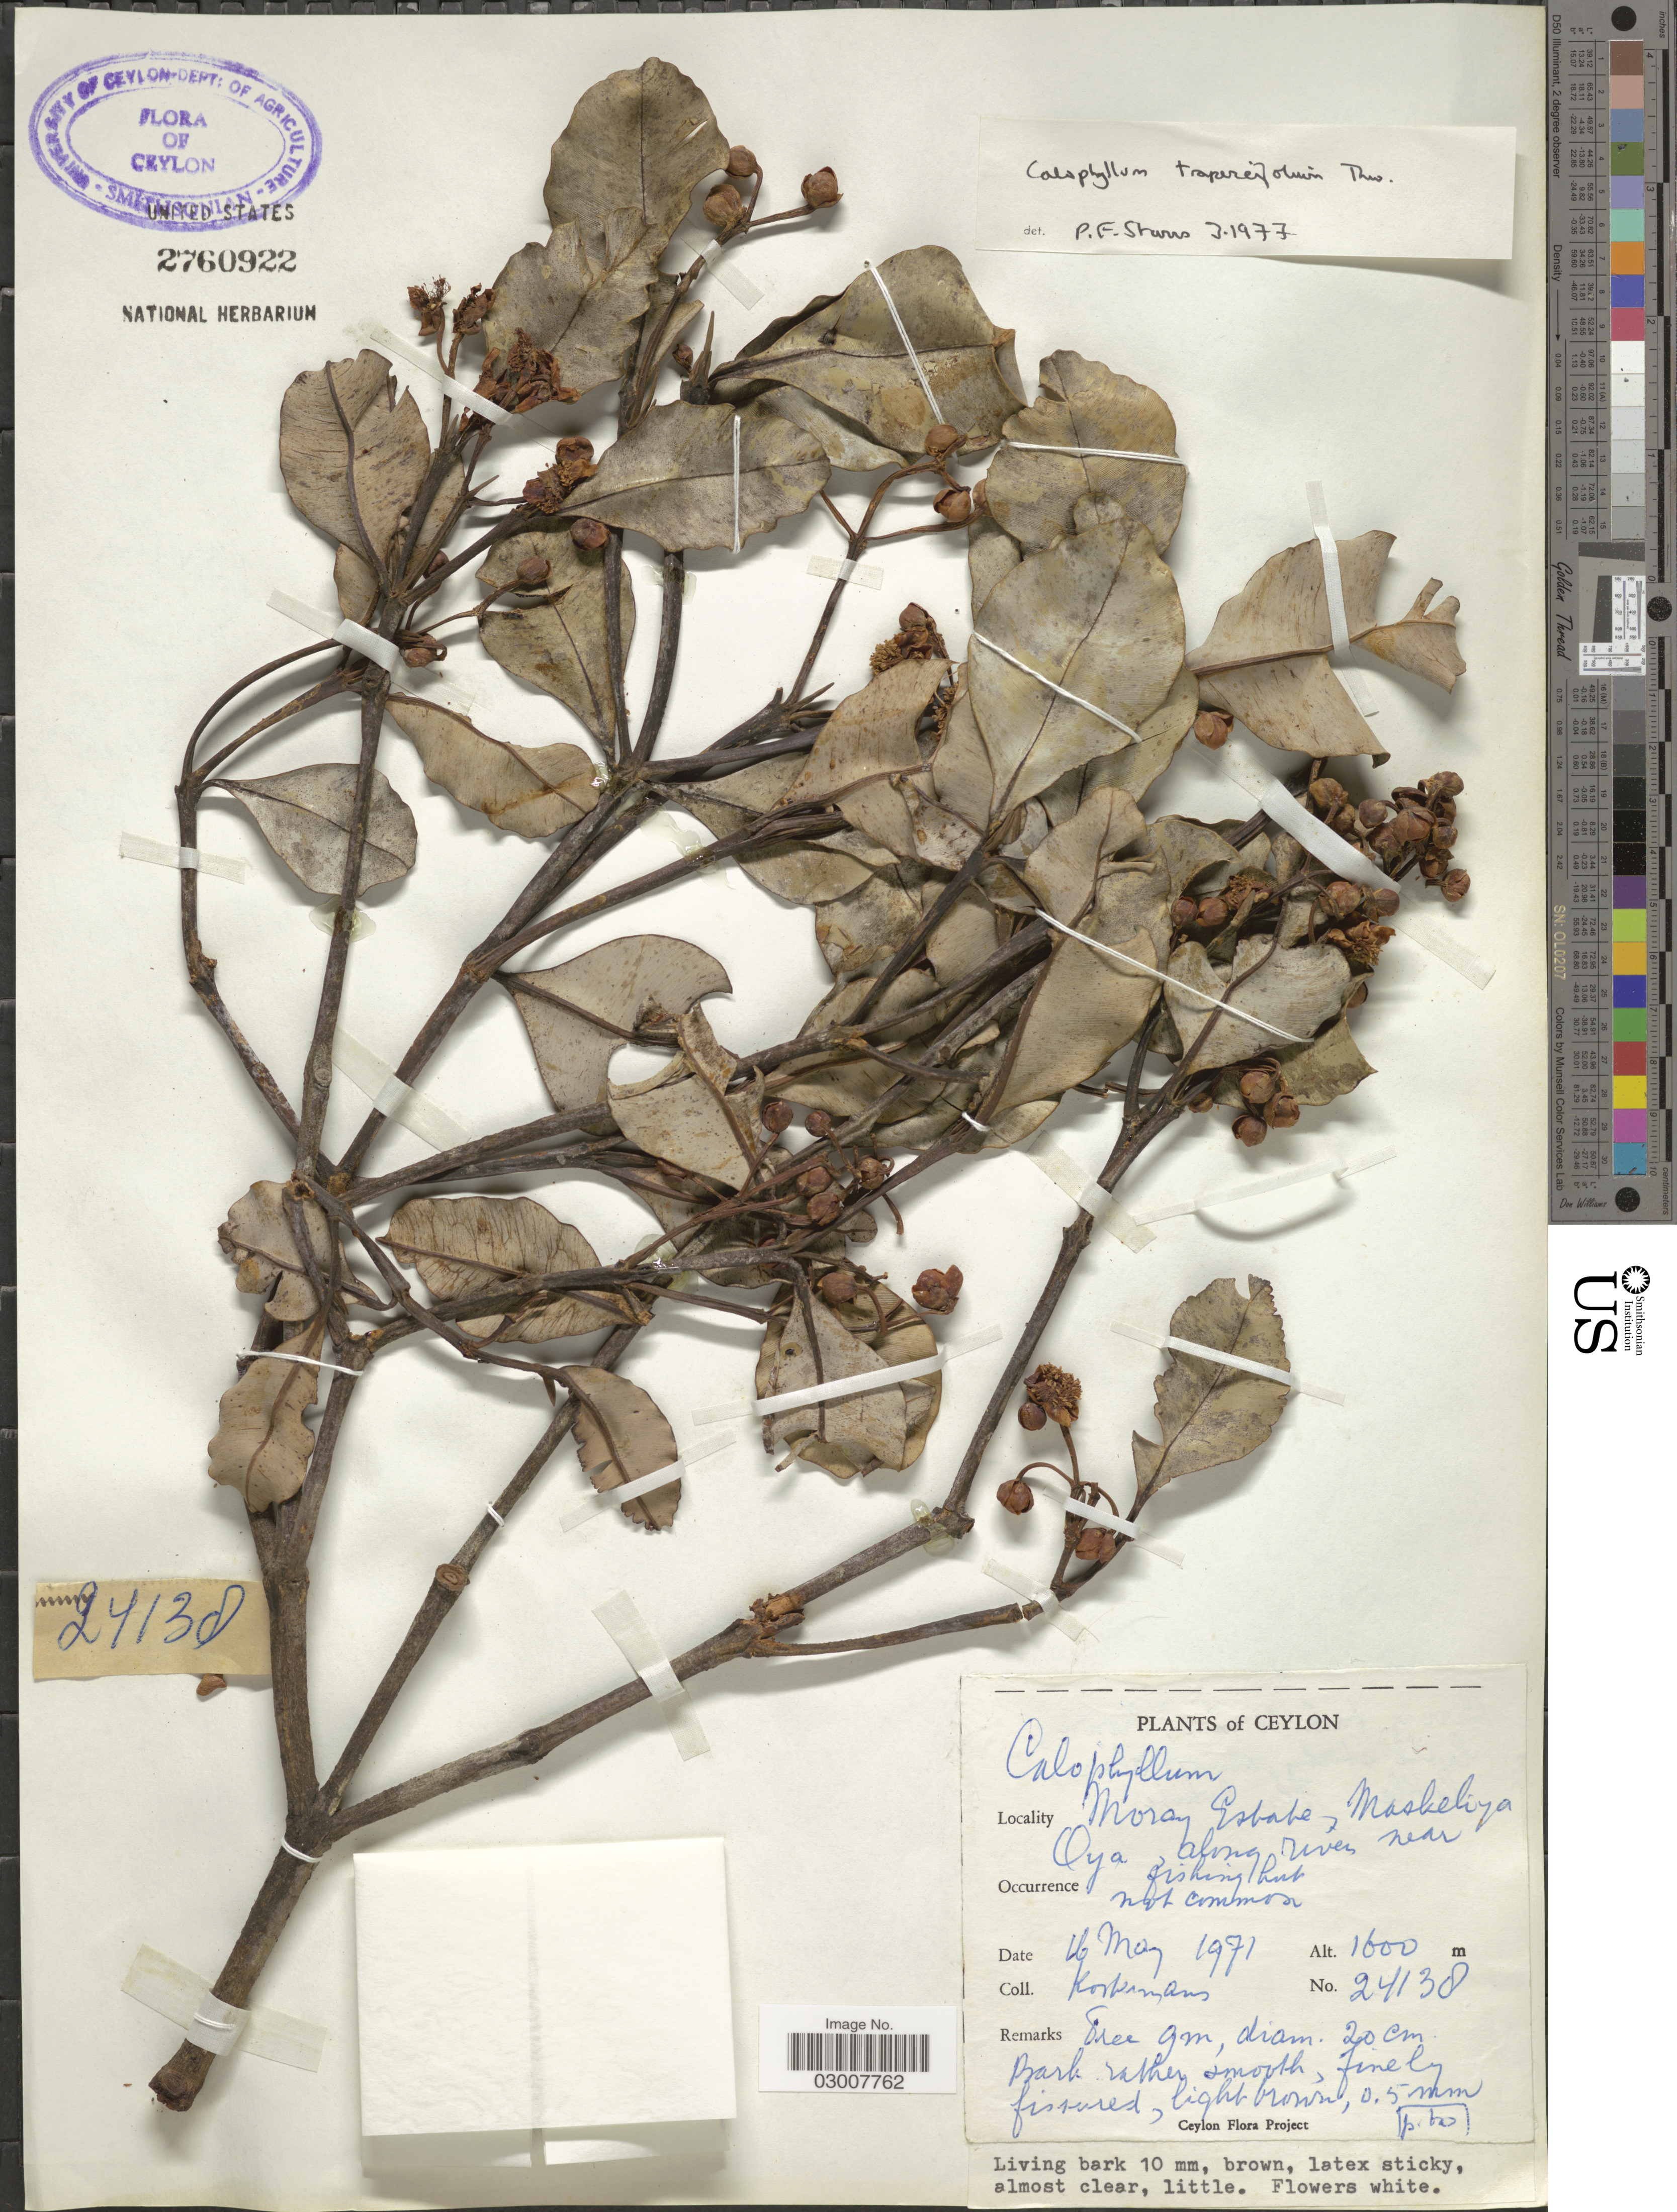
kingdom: Plantae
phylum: Tracheophyta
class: Magnoliopsida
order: Malpighiales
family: Calophyllaceae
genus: Calophyllum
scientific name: Calophyllum trapezifolium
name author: Thwaites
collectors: Kostermans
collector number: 24138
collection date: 1971-05-16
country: Sri Lanka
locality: Ceylon. Moray Estate, Maskeliya Oya, along river near fishing hut.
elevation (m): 1600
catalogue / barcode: US 2760922